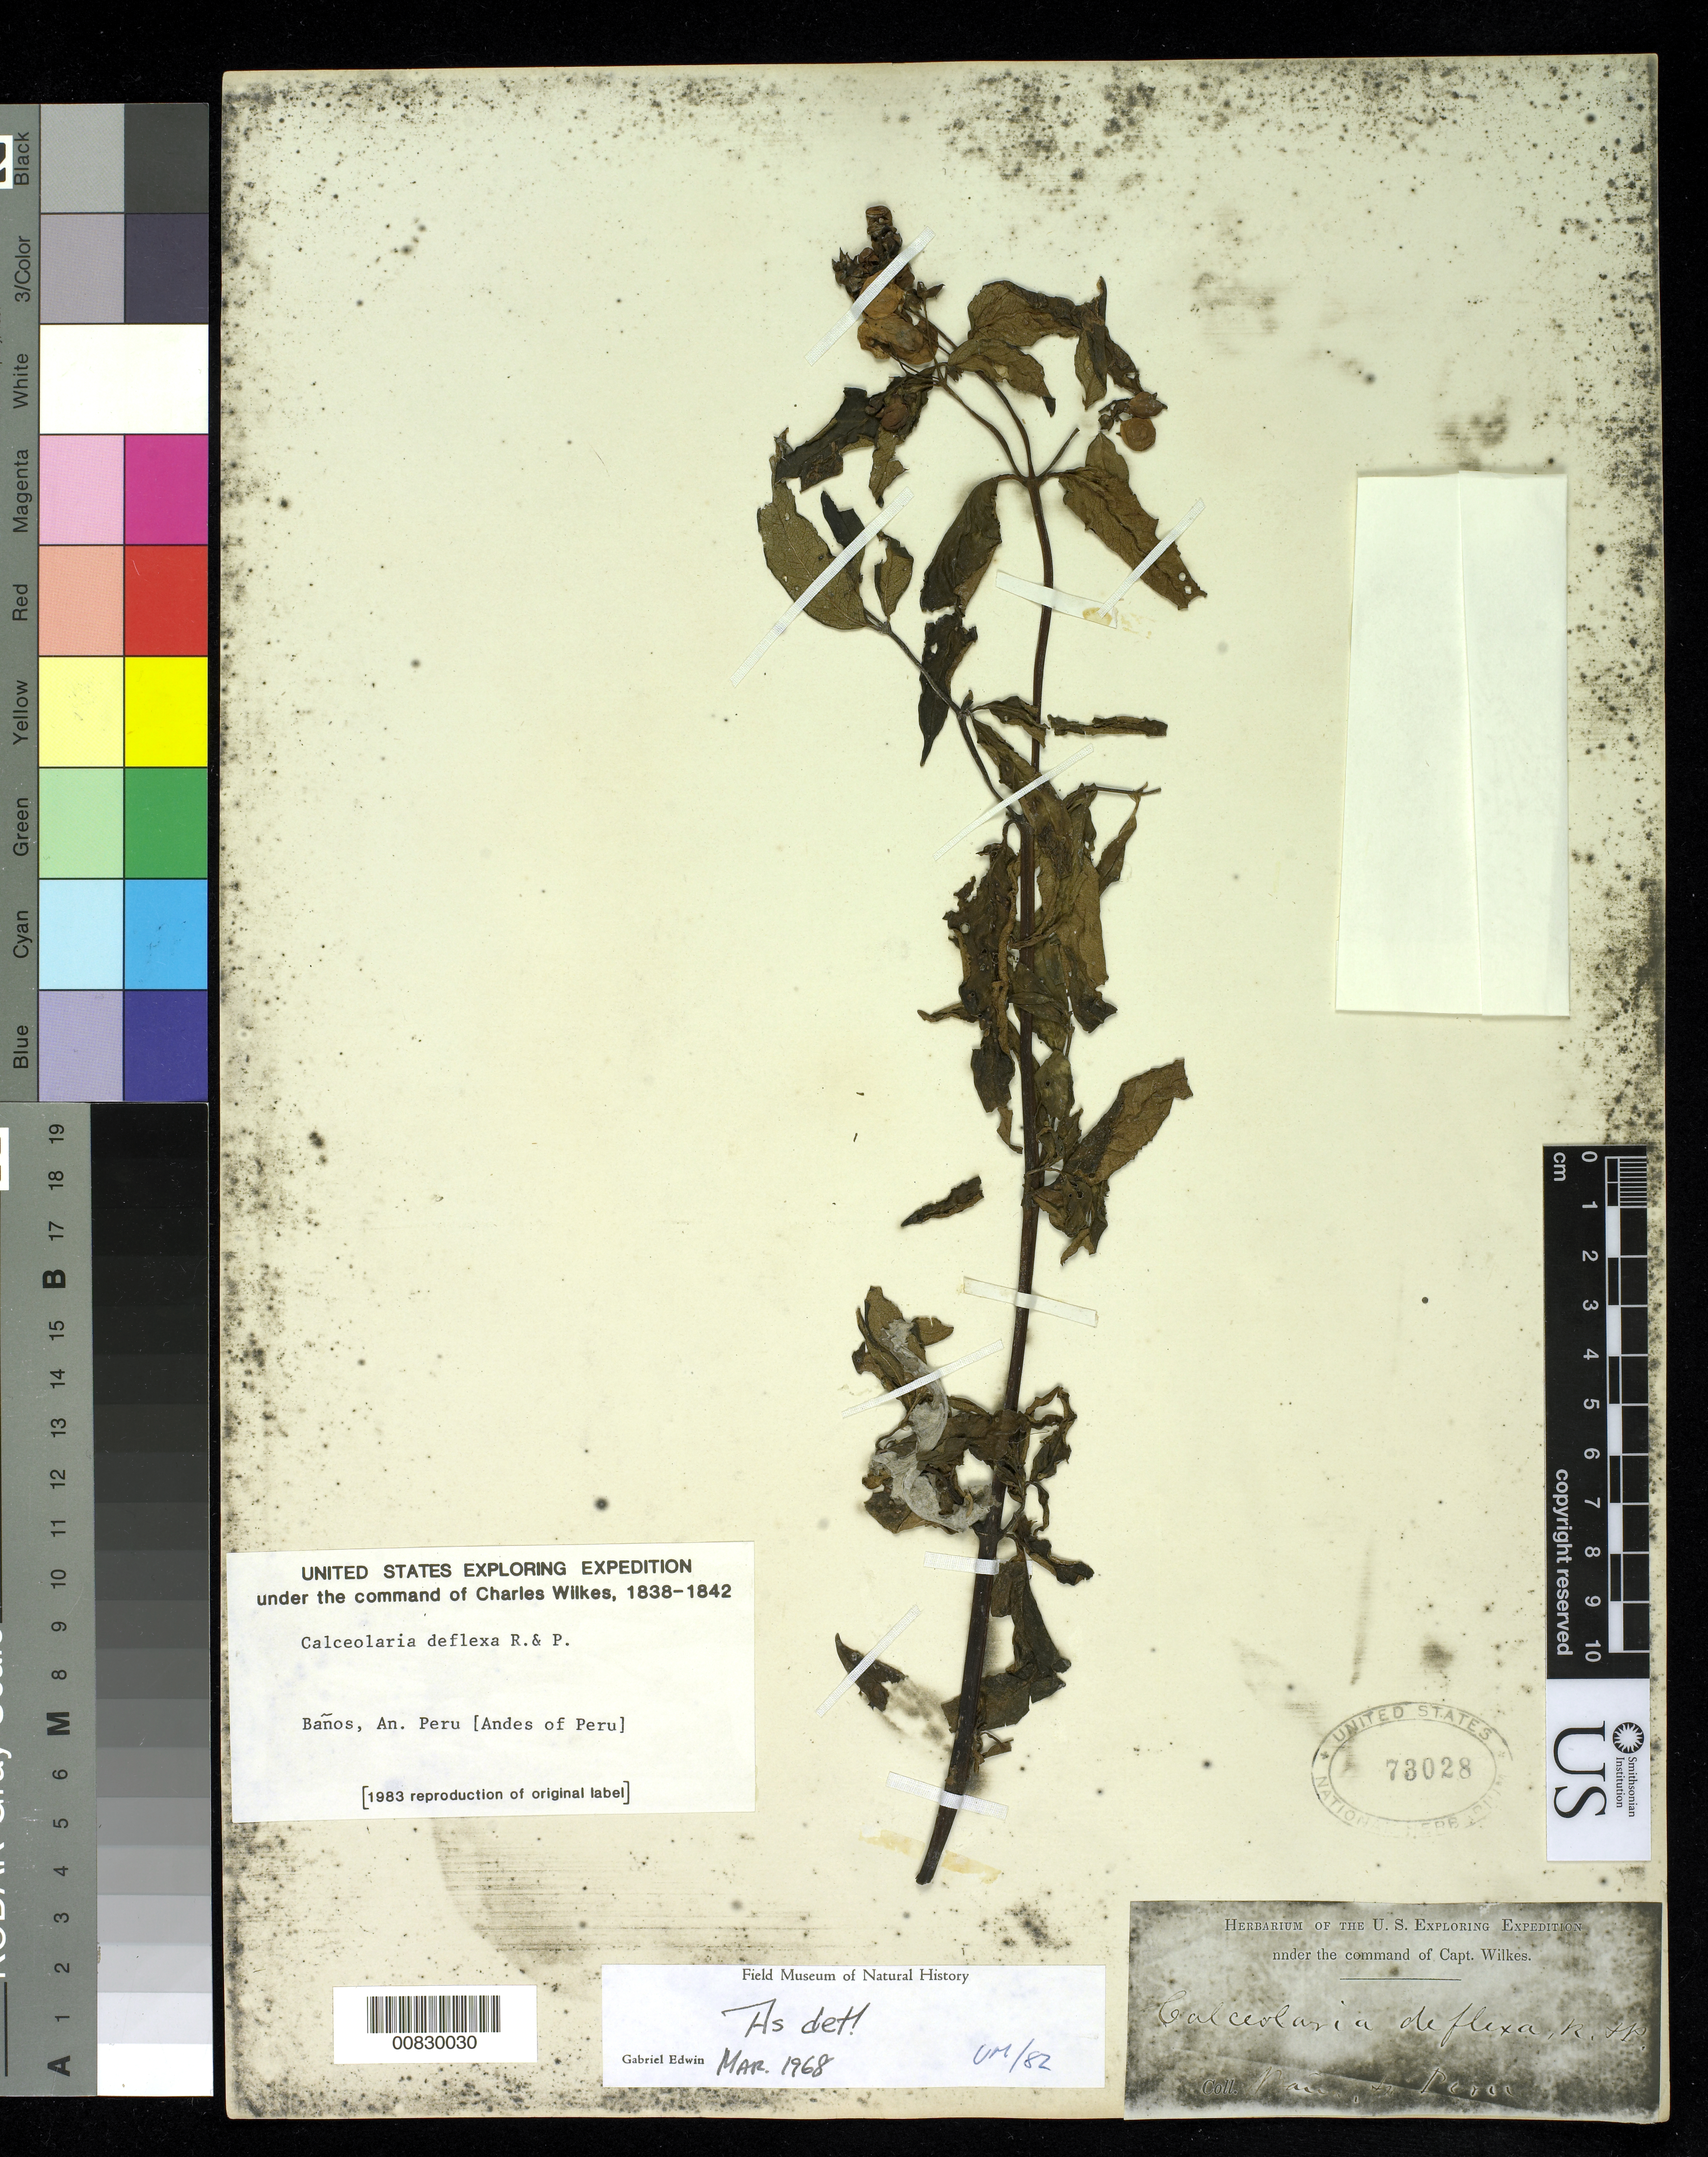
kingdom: Plantae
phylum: Tracheophyta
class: Magnoliopsida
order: Lamiales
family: Calceolariaceae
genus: Calceolaria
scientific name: Calceolaria deflexa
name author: Ruiz & Pav.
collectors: Wilkes Explor. Exped.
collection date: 1838/1842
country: Peru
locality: Banos, Andes of Peru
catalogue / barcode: US 73028